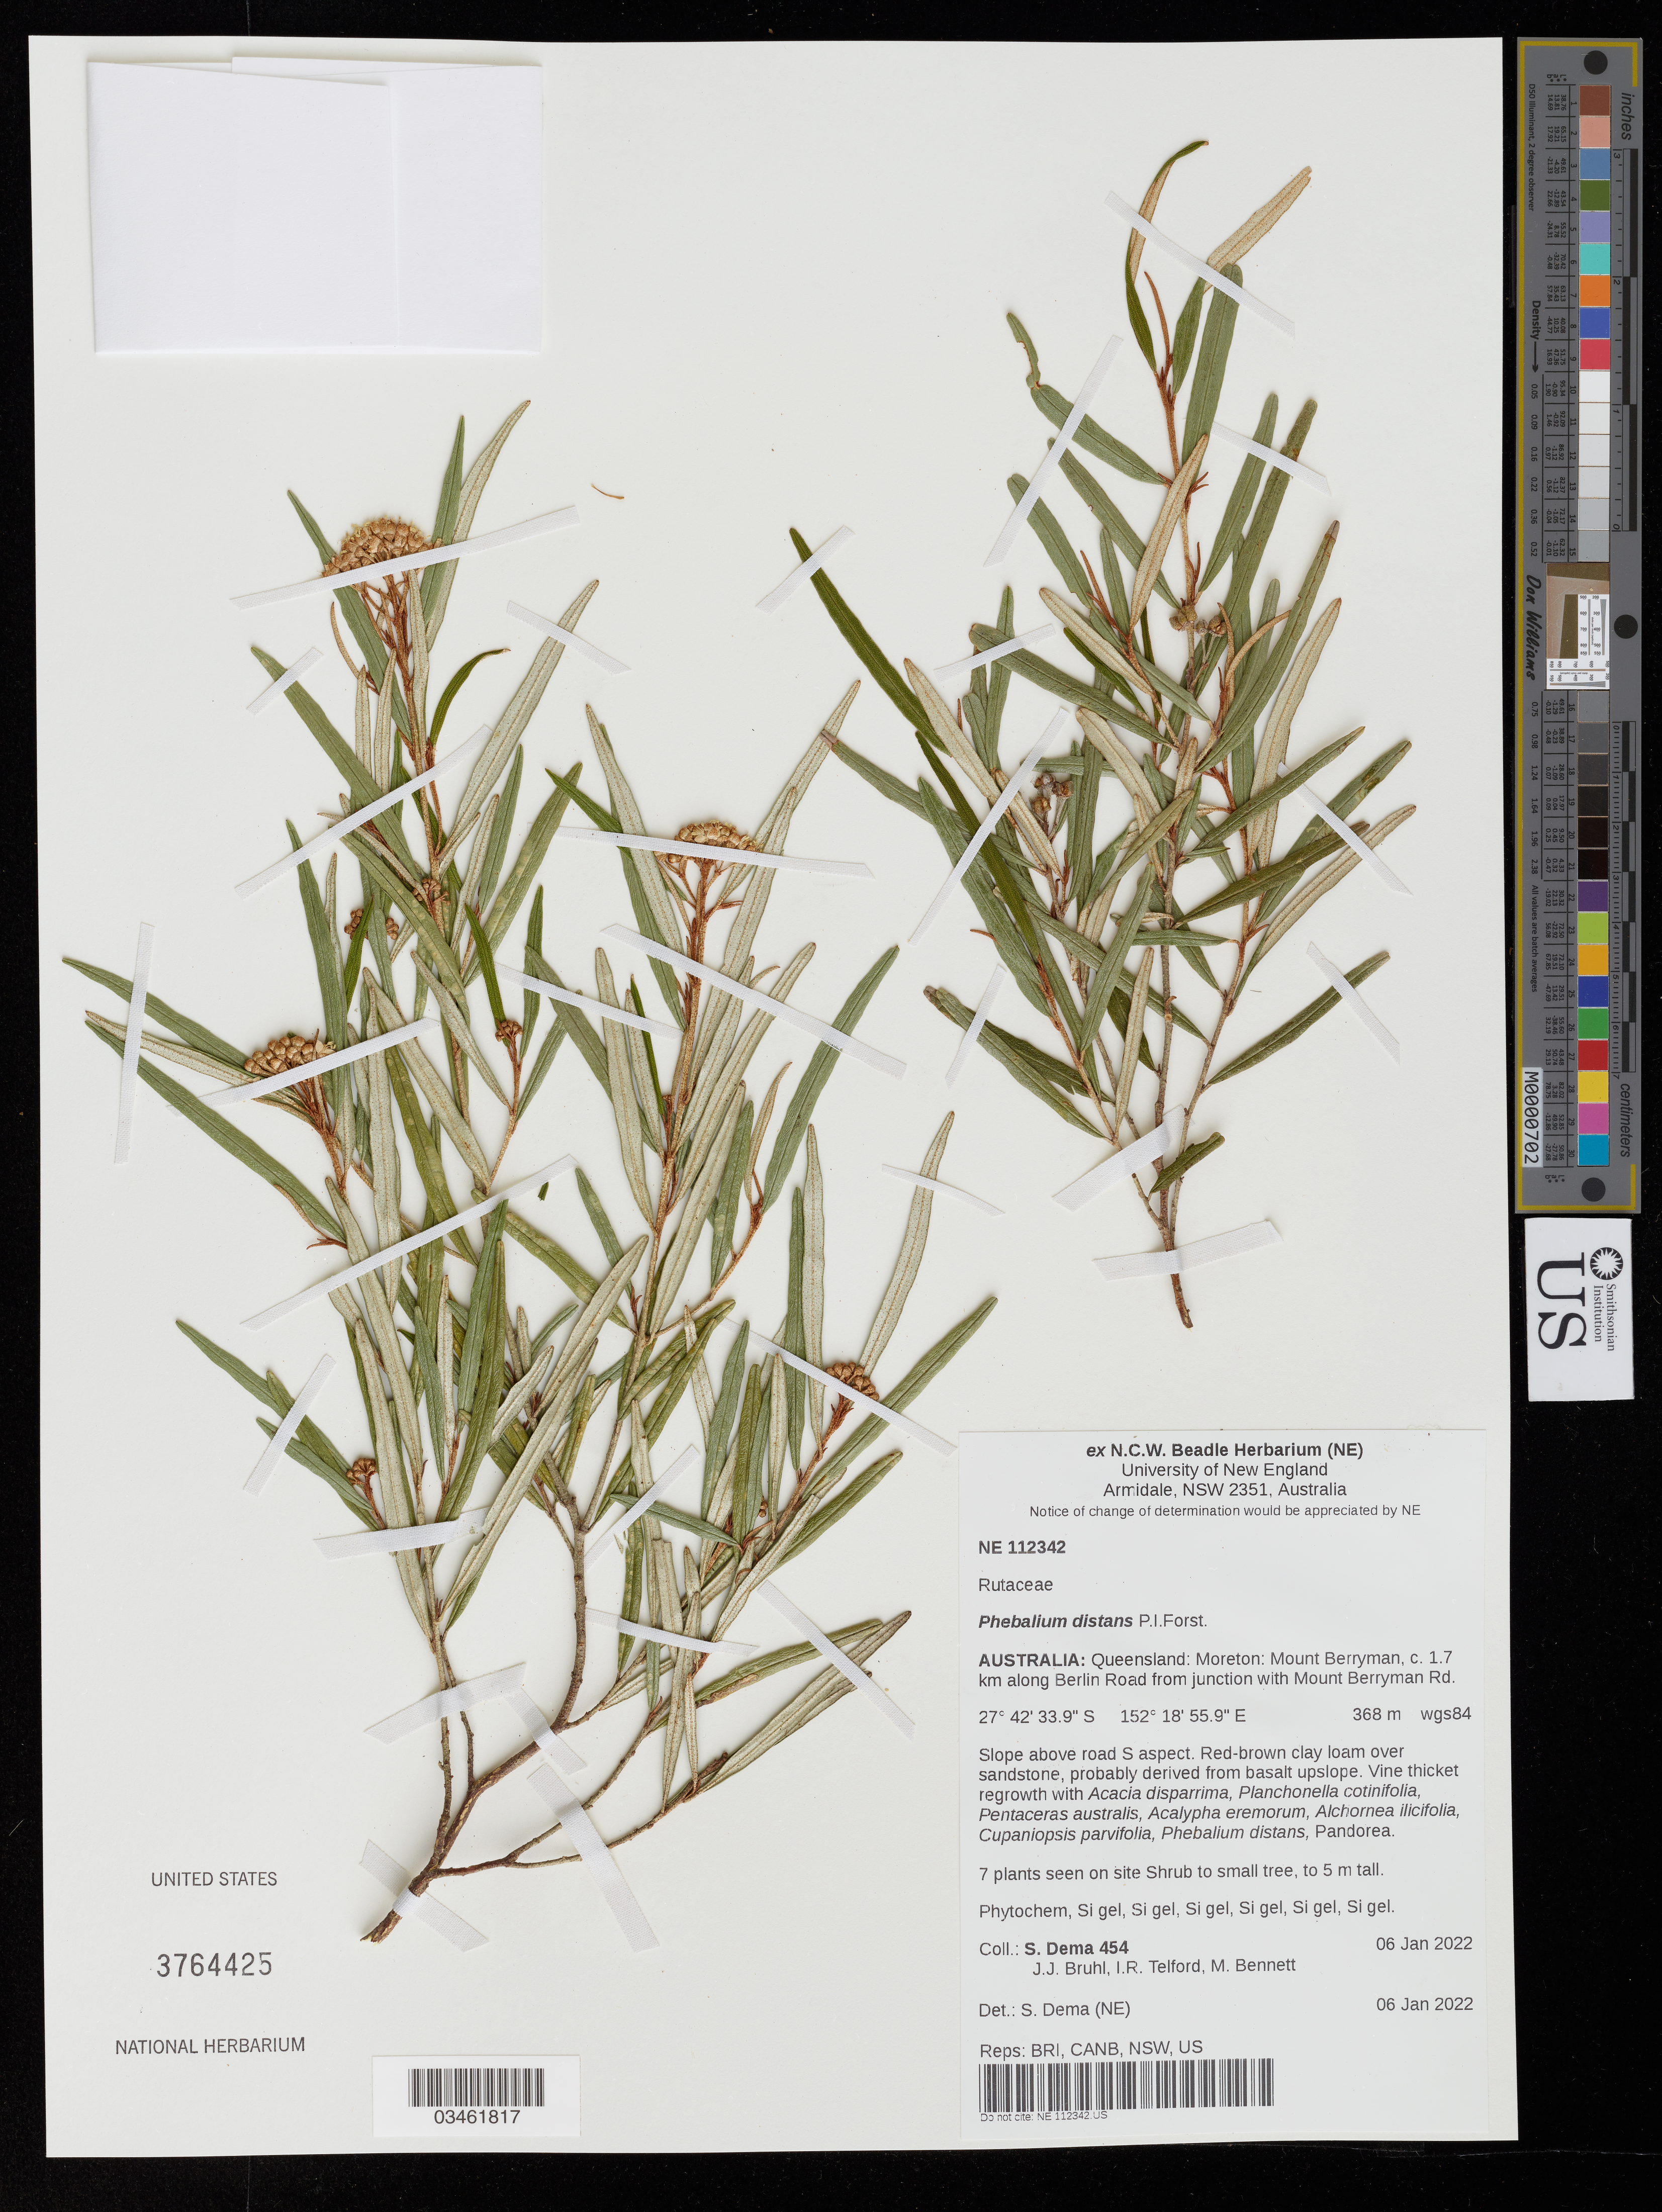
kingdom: Plantae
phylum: Tracheophyta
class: Magnoliopsida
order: Sapindales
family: Rutaceae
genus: Phebalium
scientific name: Phebalium distans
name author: P.I. Forst.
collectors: S. Dema, J. Bruhl, I. R. Telford & M. Bennett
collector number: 454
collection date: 2022-01-06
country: Australia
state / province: Queensland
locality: Moreton: Mount Berryman, c. 1.7 km along Berlin Road junction with Mount Berryman Rd. Slope above road S aspect.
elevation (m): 368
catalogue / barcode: US 3764425